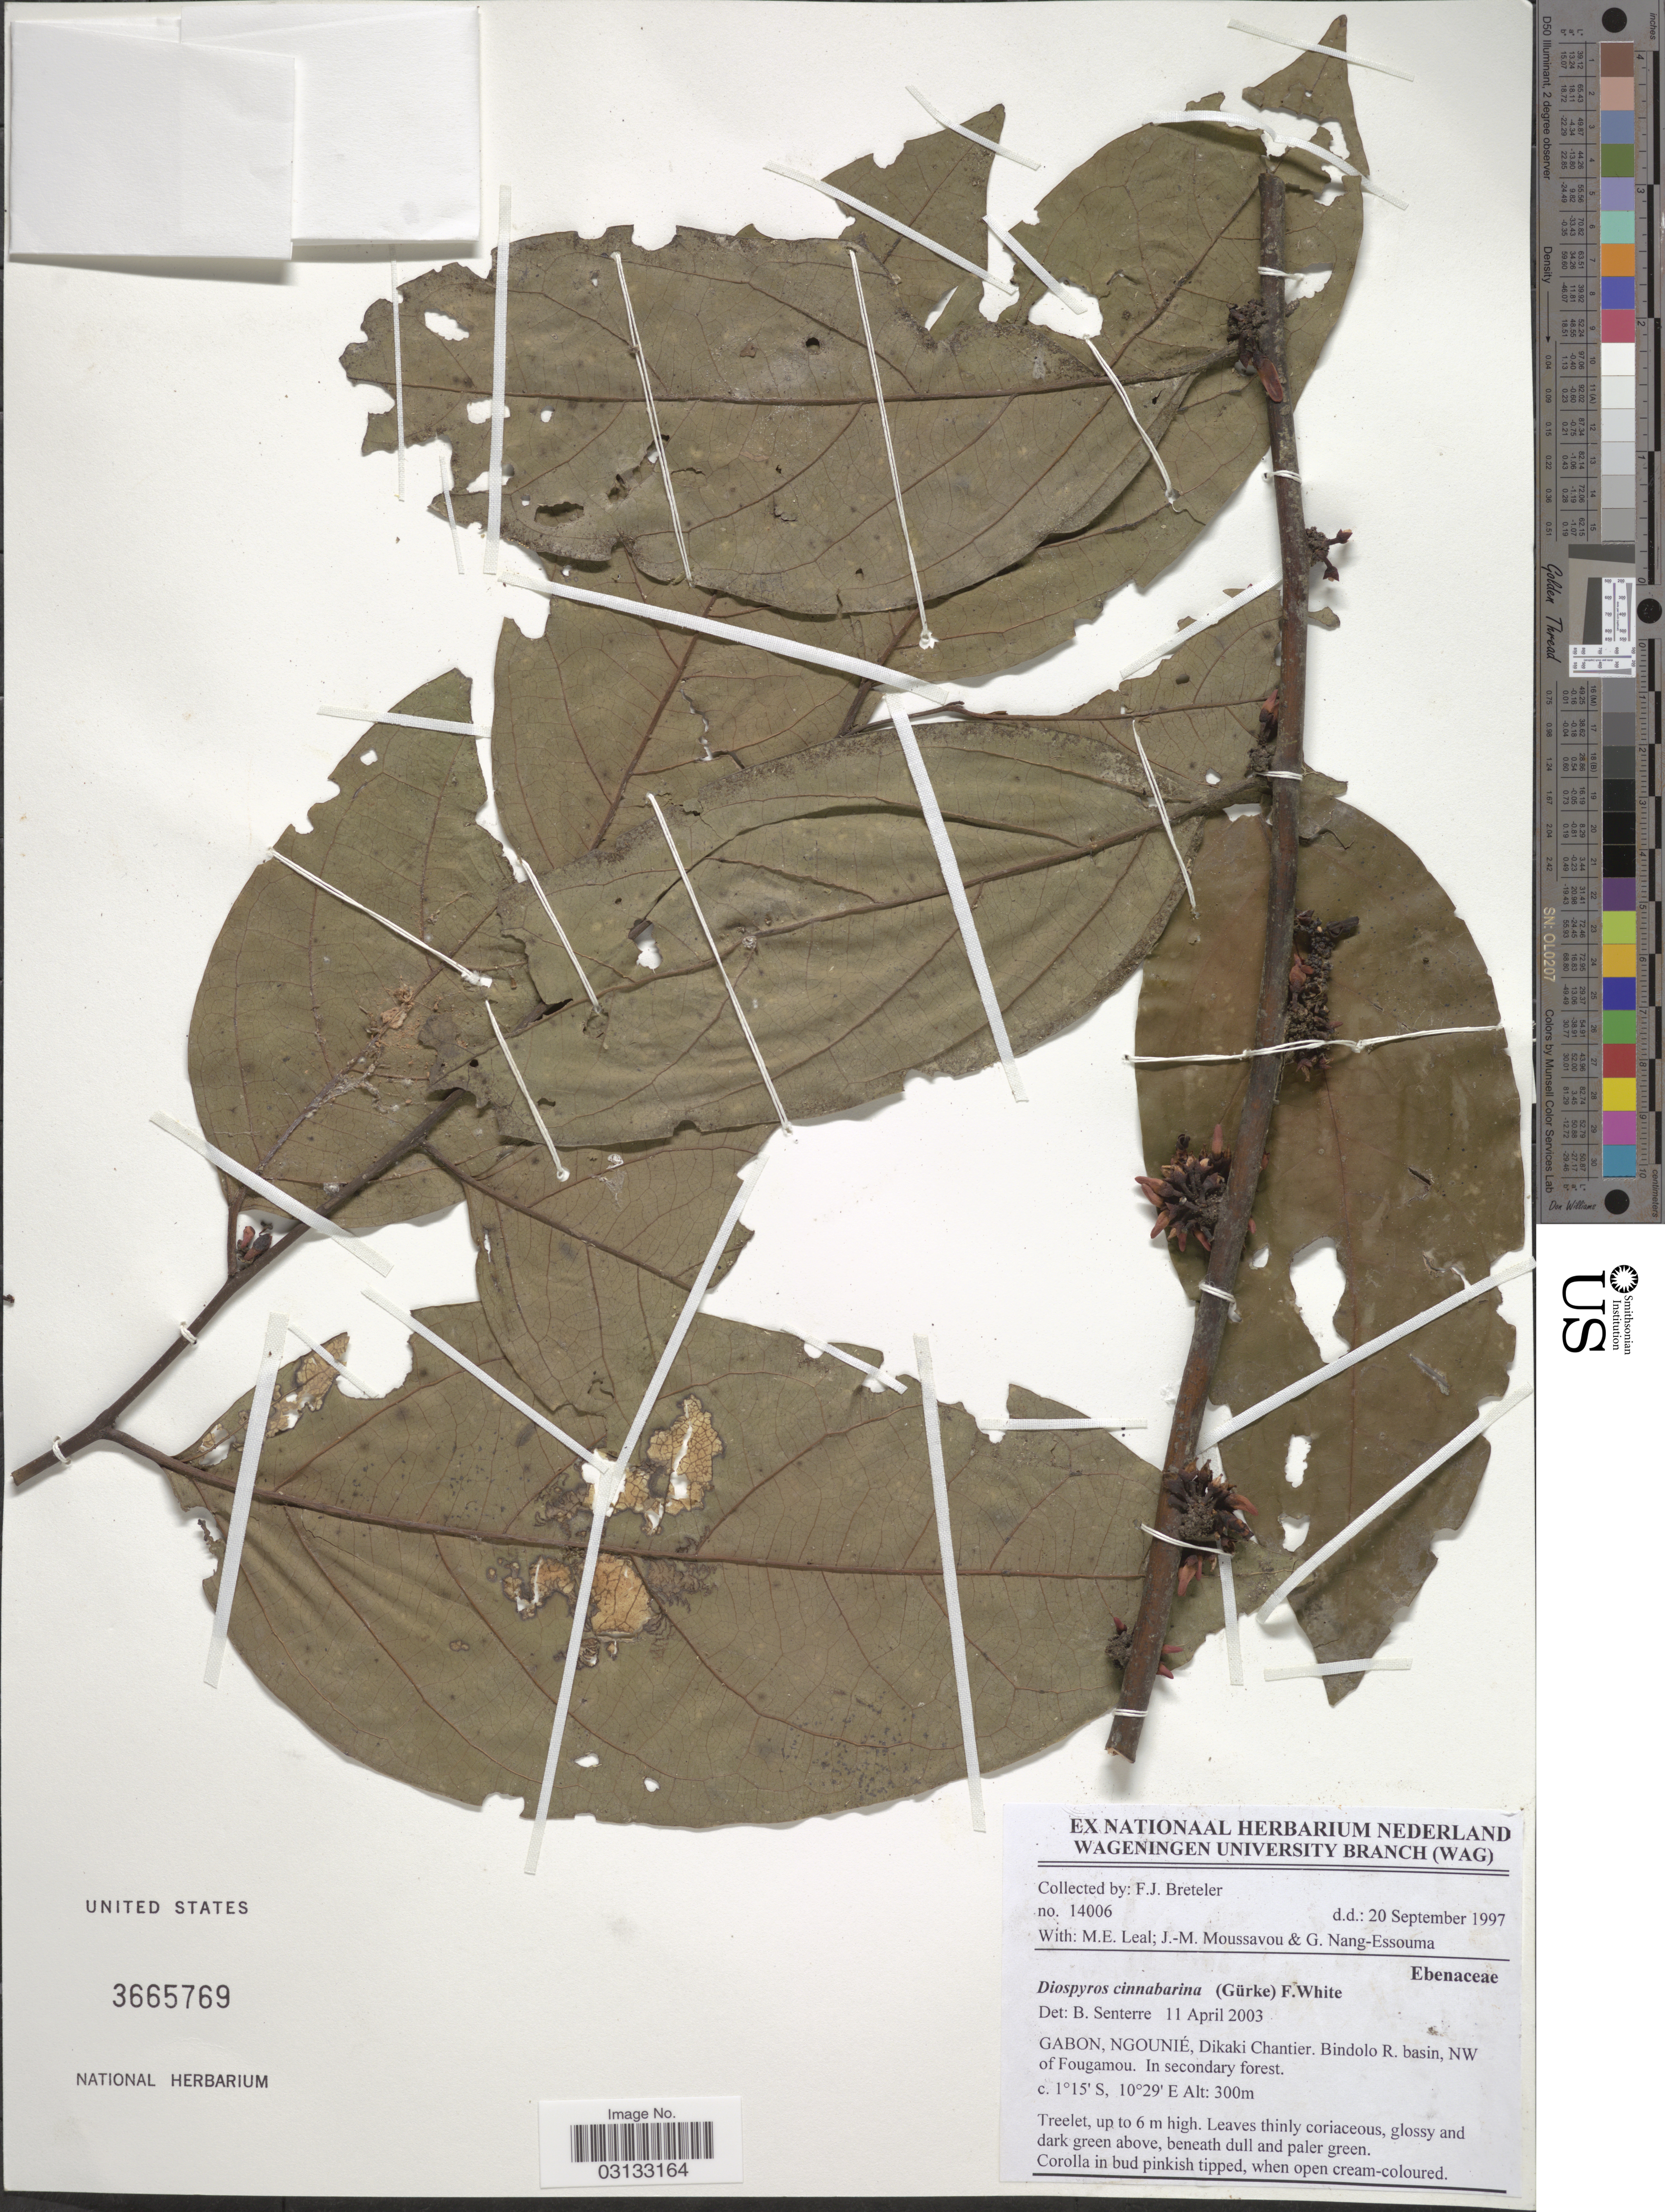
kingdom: Plantae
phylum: Tracheophyta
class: Magnoliopsida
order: Ericales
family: Ebenaceae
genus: Diospyros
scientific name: Diospyros cinnabarina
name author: (Gürke) F. White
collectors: F. J. Breteler, M. E. Leal, J. Moussavou & G. Nang-Essouma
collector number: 14006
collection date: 1997-09-20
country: Gabon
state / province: Ngounie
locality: Dikaki Chantier, Bindolo R., basin, NW of Fougamou.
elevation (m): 300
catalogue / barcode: US 3665769